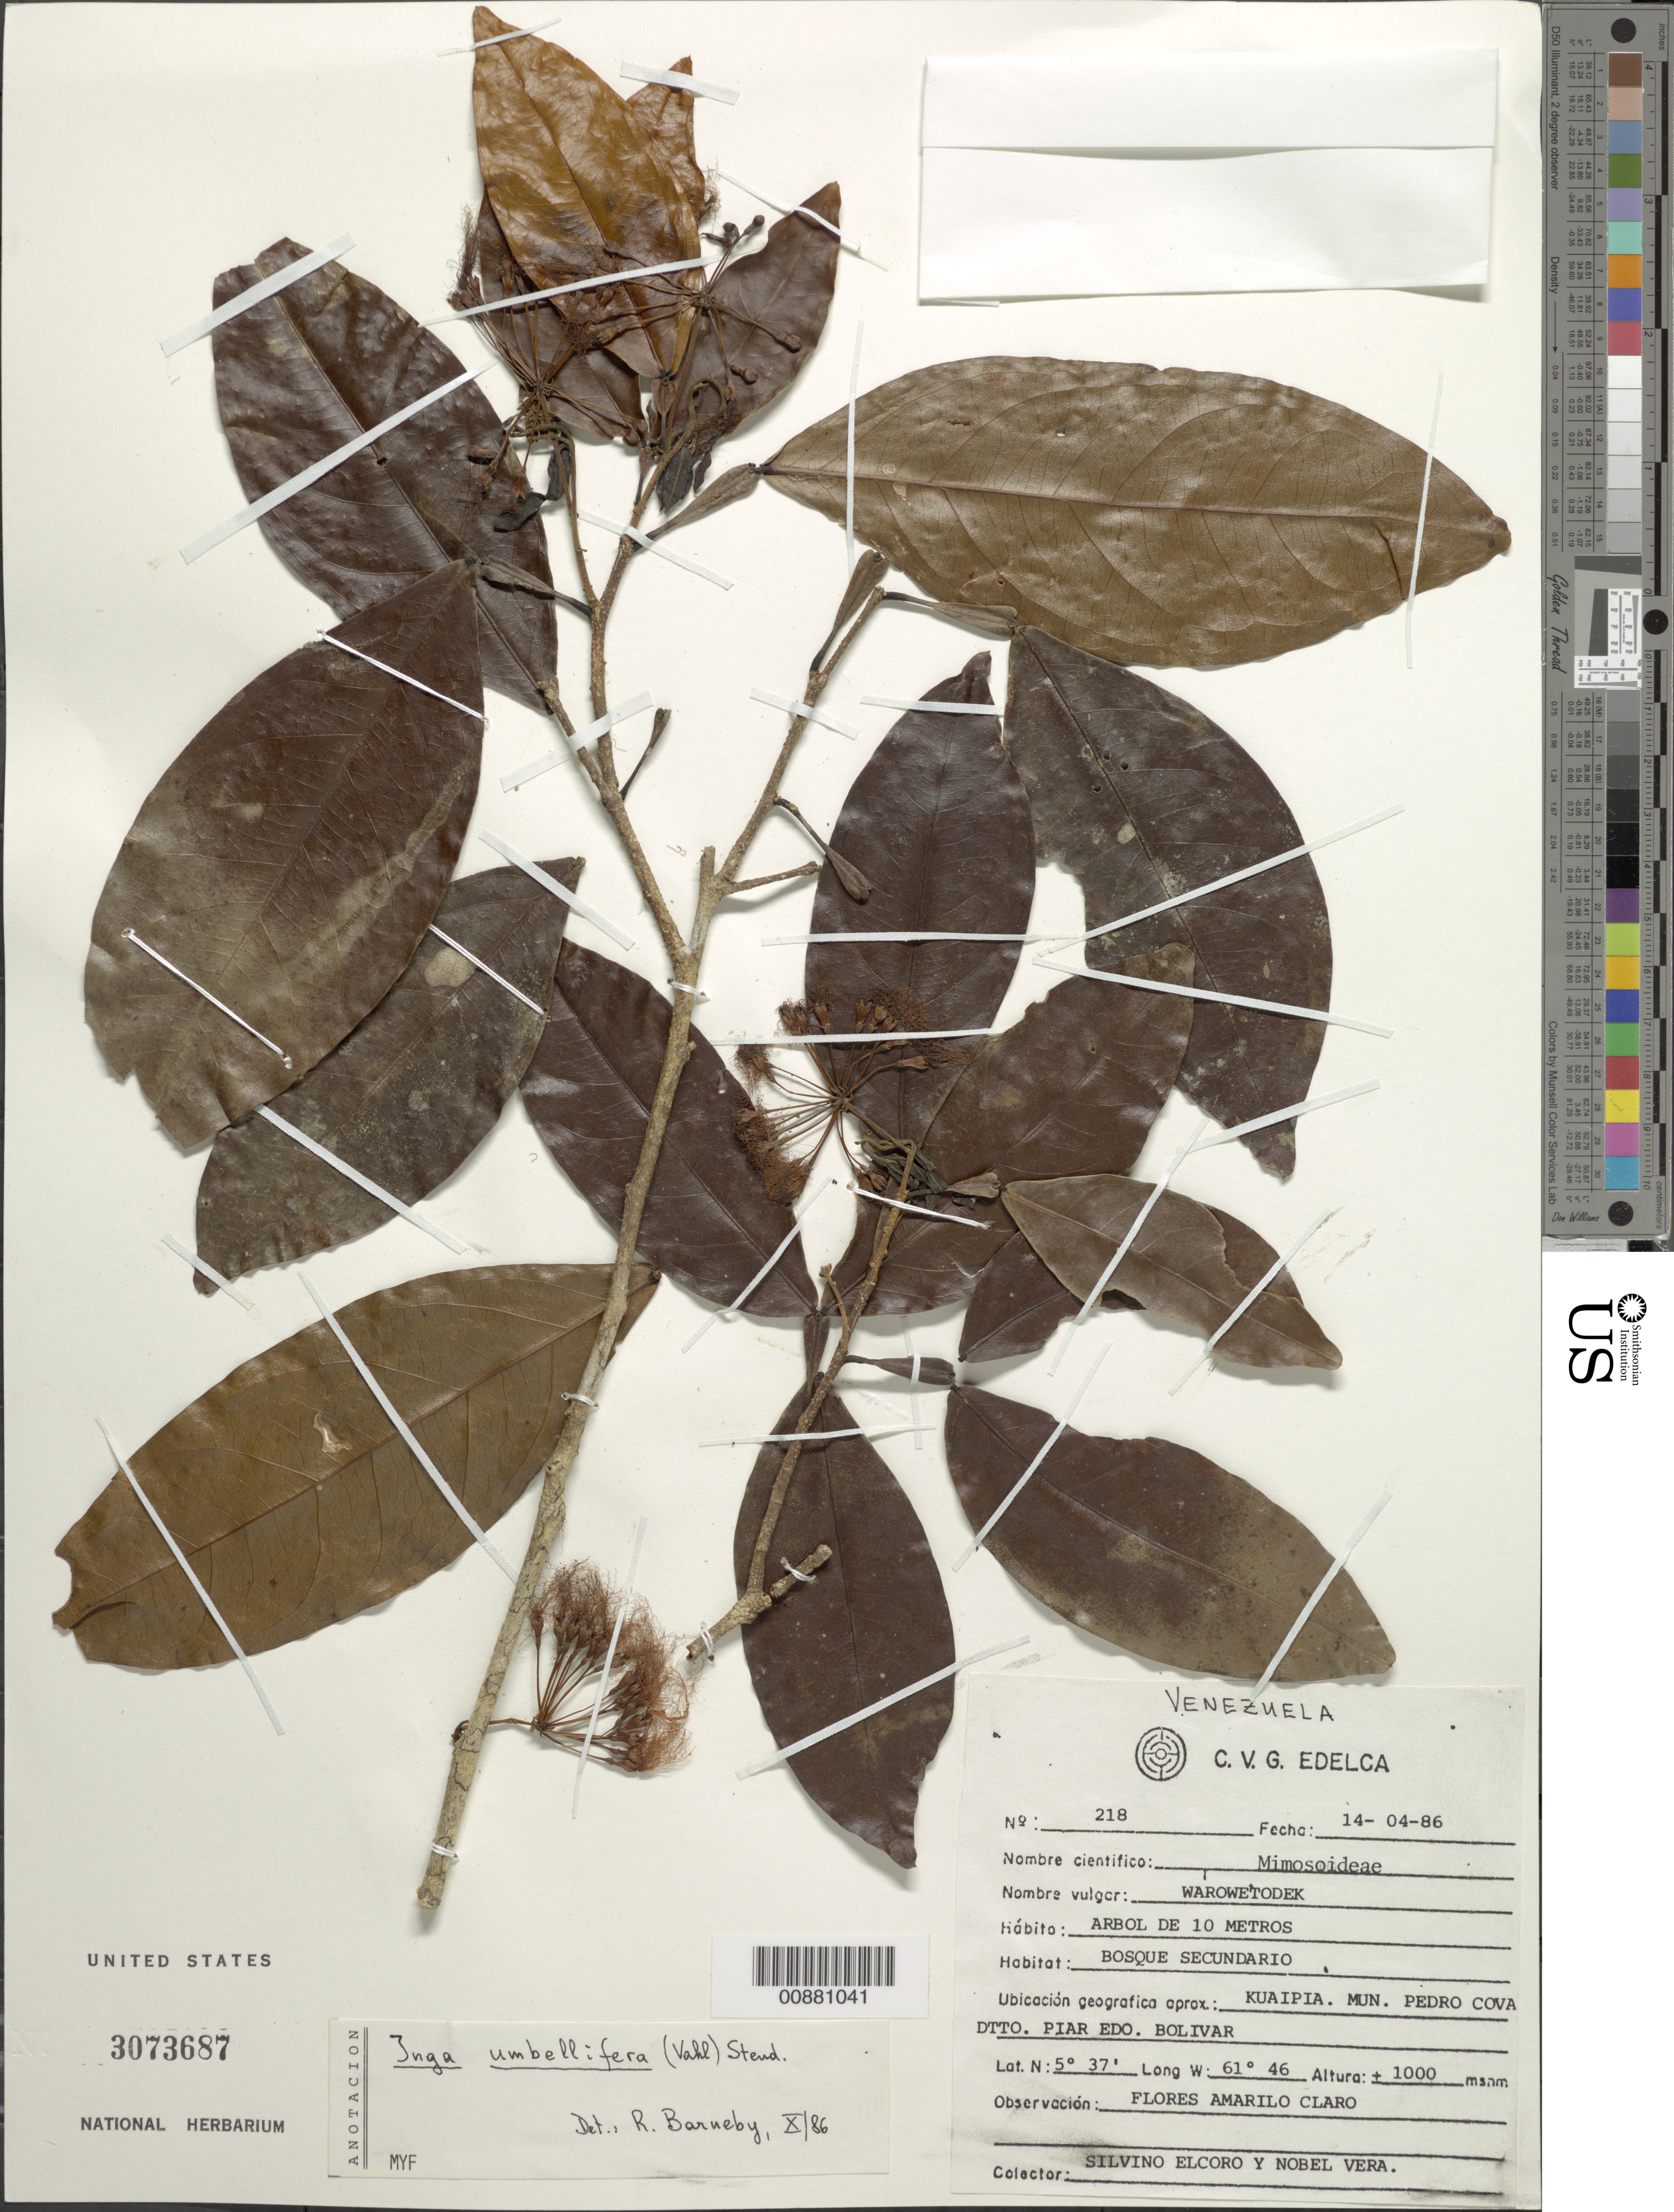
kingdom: Plantae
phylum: Tracheophyta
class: Magnoliopsida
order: Fabales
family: Fabaceae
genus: Inga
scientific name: Inga umbellifera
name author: (Vahl) Steud. ex DC.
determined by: Barneby, Rupert C., (NY)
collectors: S. Elcoro & N. Vera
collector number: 218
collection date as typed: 14-Apr-86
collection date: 1986-04-14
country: Venezuela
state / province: Bolívar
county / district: Piar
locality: Mun. Pedro Cova, Kuaipia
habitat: Bosque secondario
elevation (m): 1000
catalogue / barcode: US 3073687